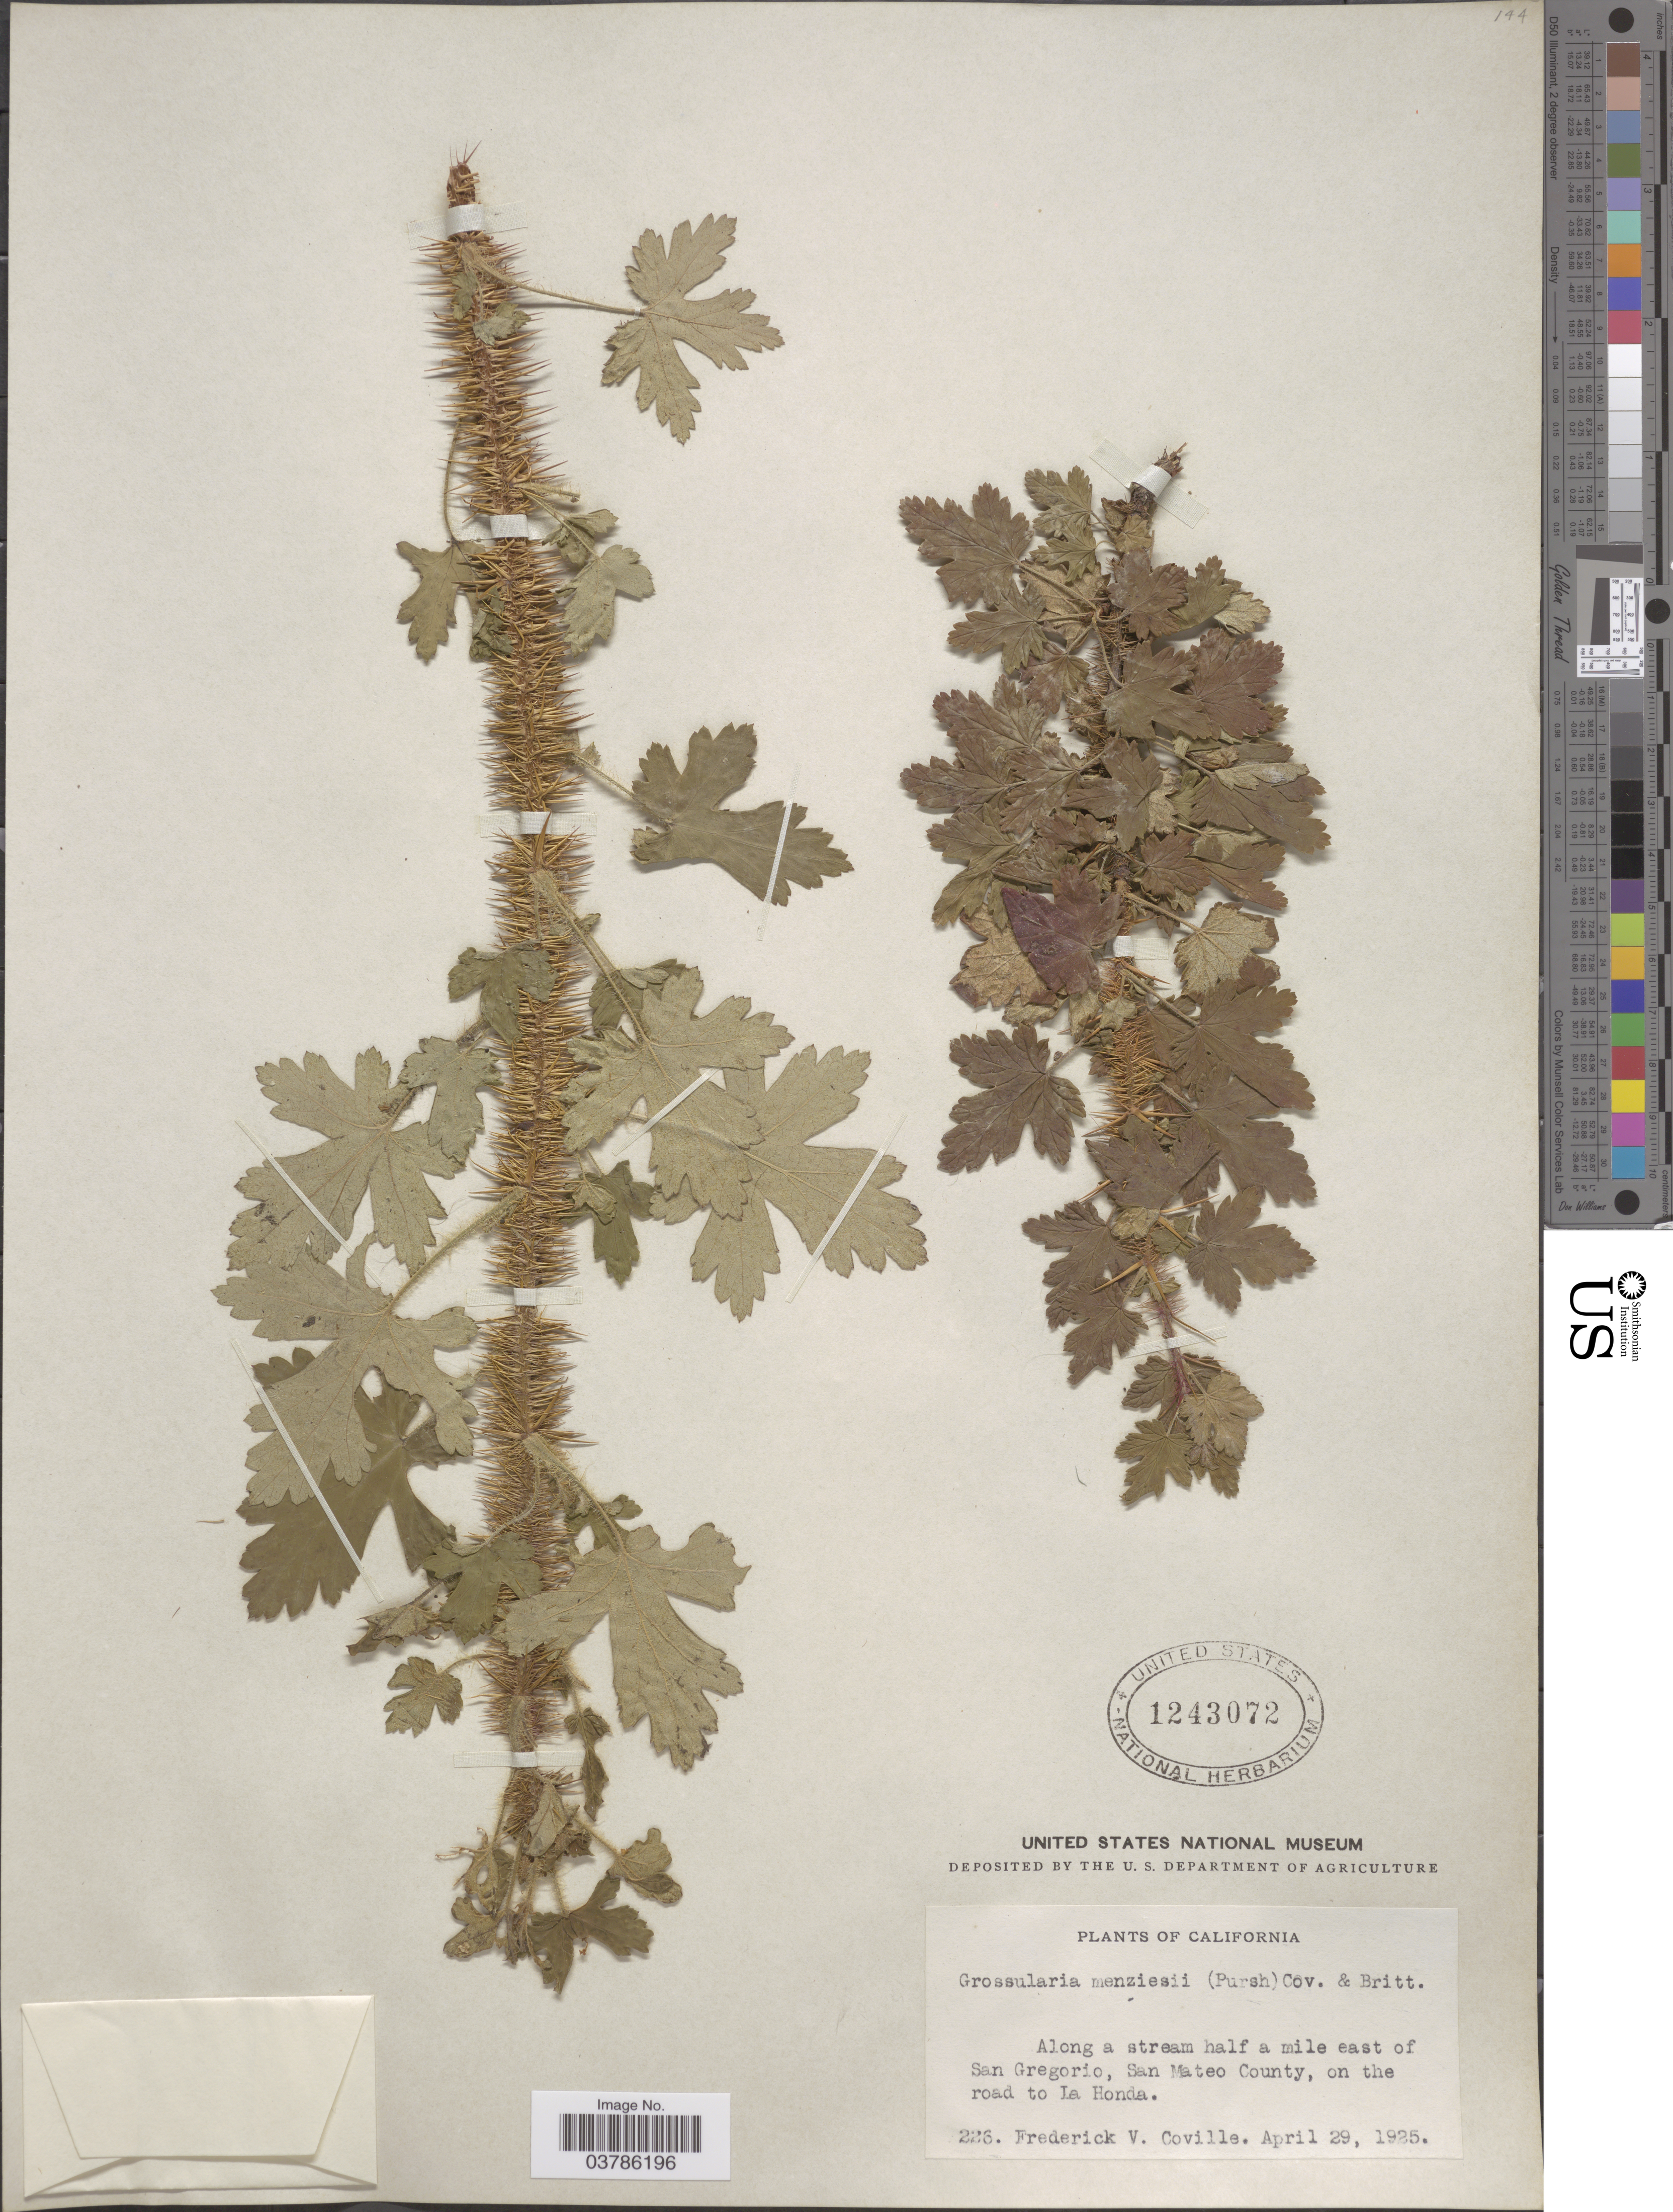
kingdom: Plantae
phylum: Tracheophyta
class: Magnoliopsida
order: Saxifragales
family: Grossulariaceae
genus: Ribes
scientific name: Ribes menziesii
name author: Pursh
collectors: F. V. Coville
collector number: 226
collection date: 1925-04-29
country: United States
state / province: California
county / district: San Mateo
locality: Along a stream half a mile east of San Gregorio, San Mateo County, on the road to La Honda.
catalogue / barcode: US 1243072